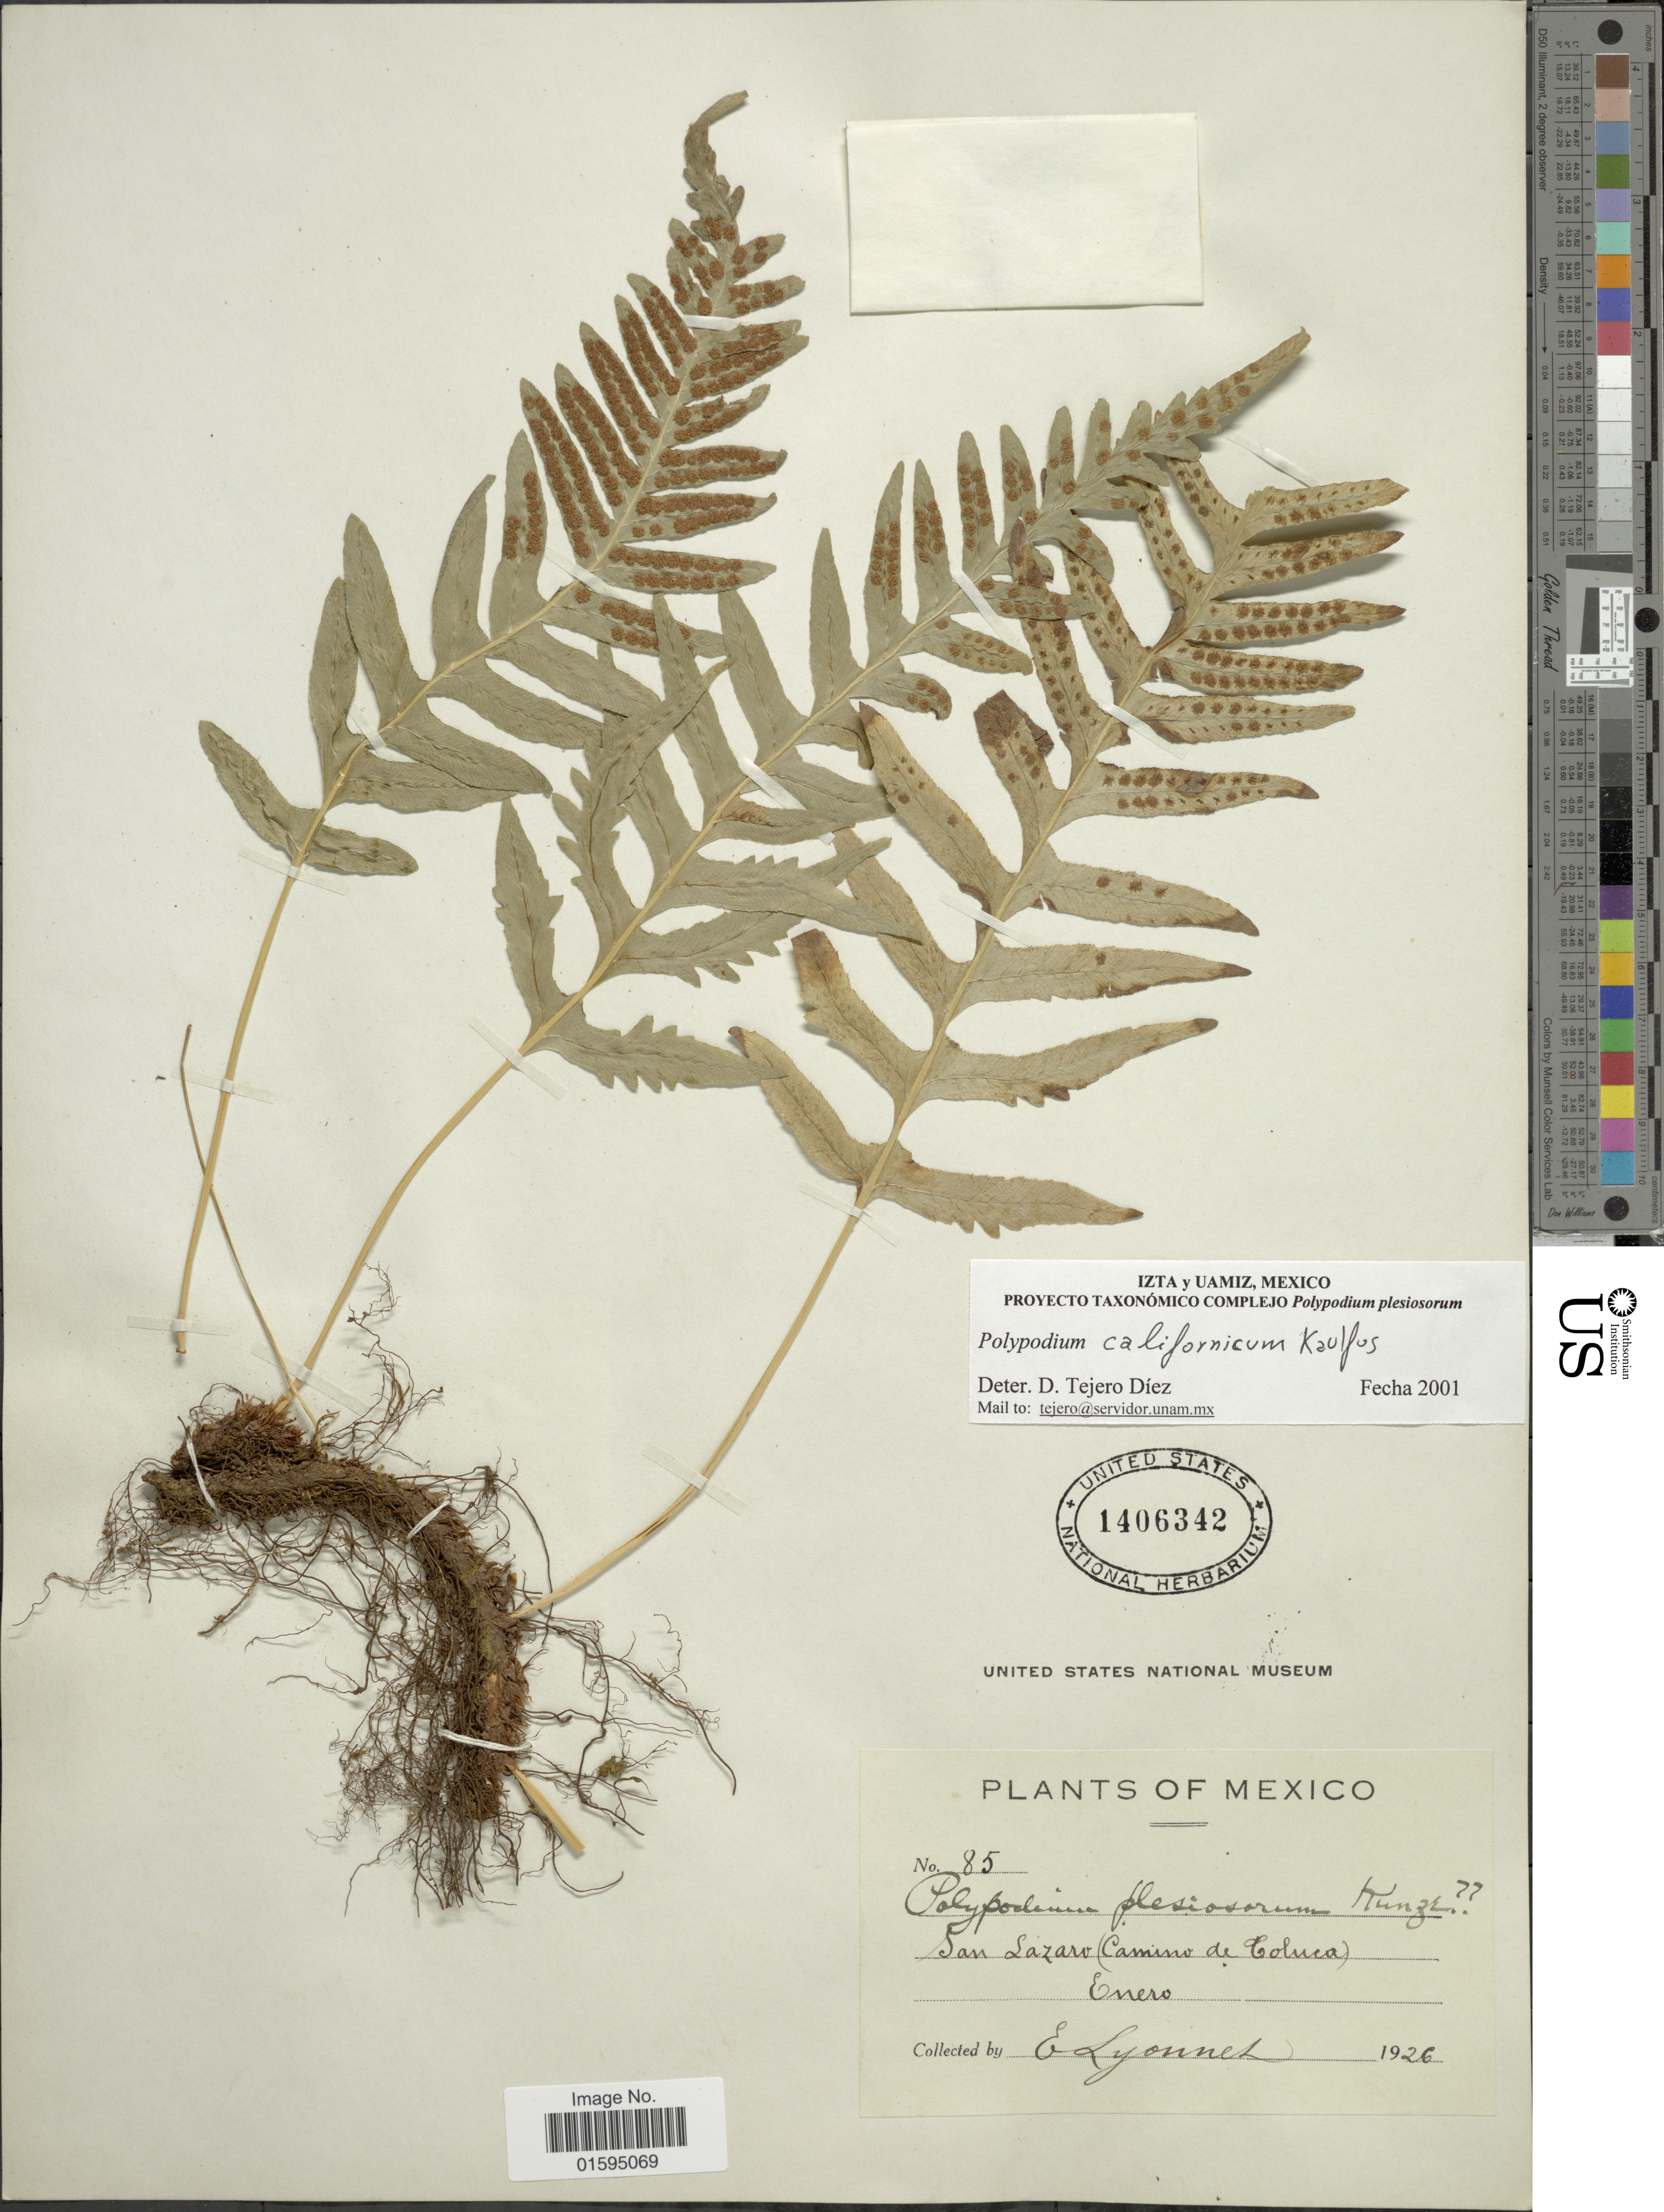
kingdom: Plantae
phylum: Tracheophyta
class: Polypodiopsida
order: Polypodiales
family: Polypodiaceae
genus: Polypodium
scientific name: Polypodium californicum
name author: Kaulf.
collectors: E. Lyonnet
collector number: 85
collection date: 1926-01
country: Mexico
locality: San Lazaro (Camino de Coluca)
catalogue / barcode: US 1406342